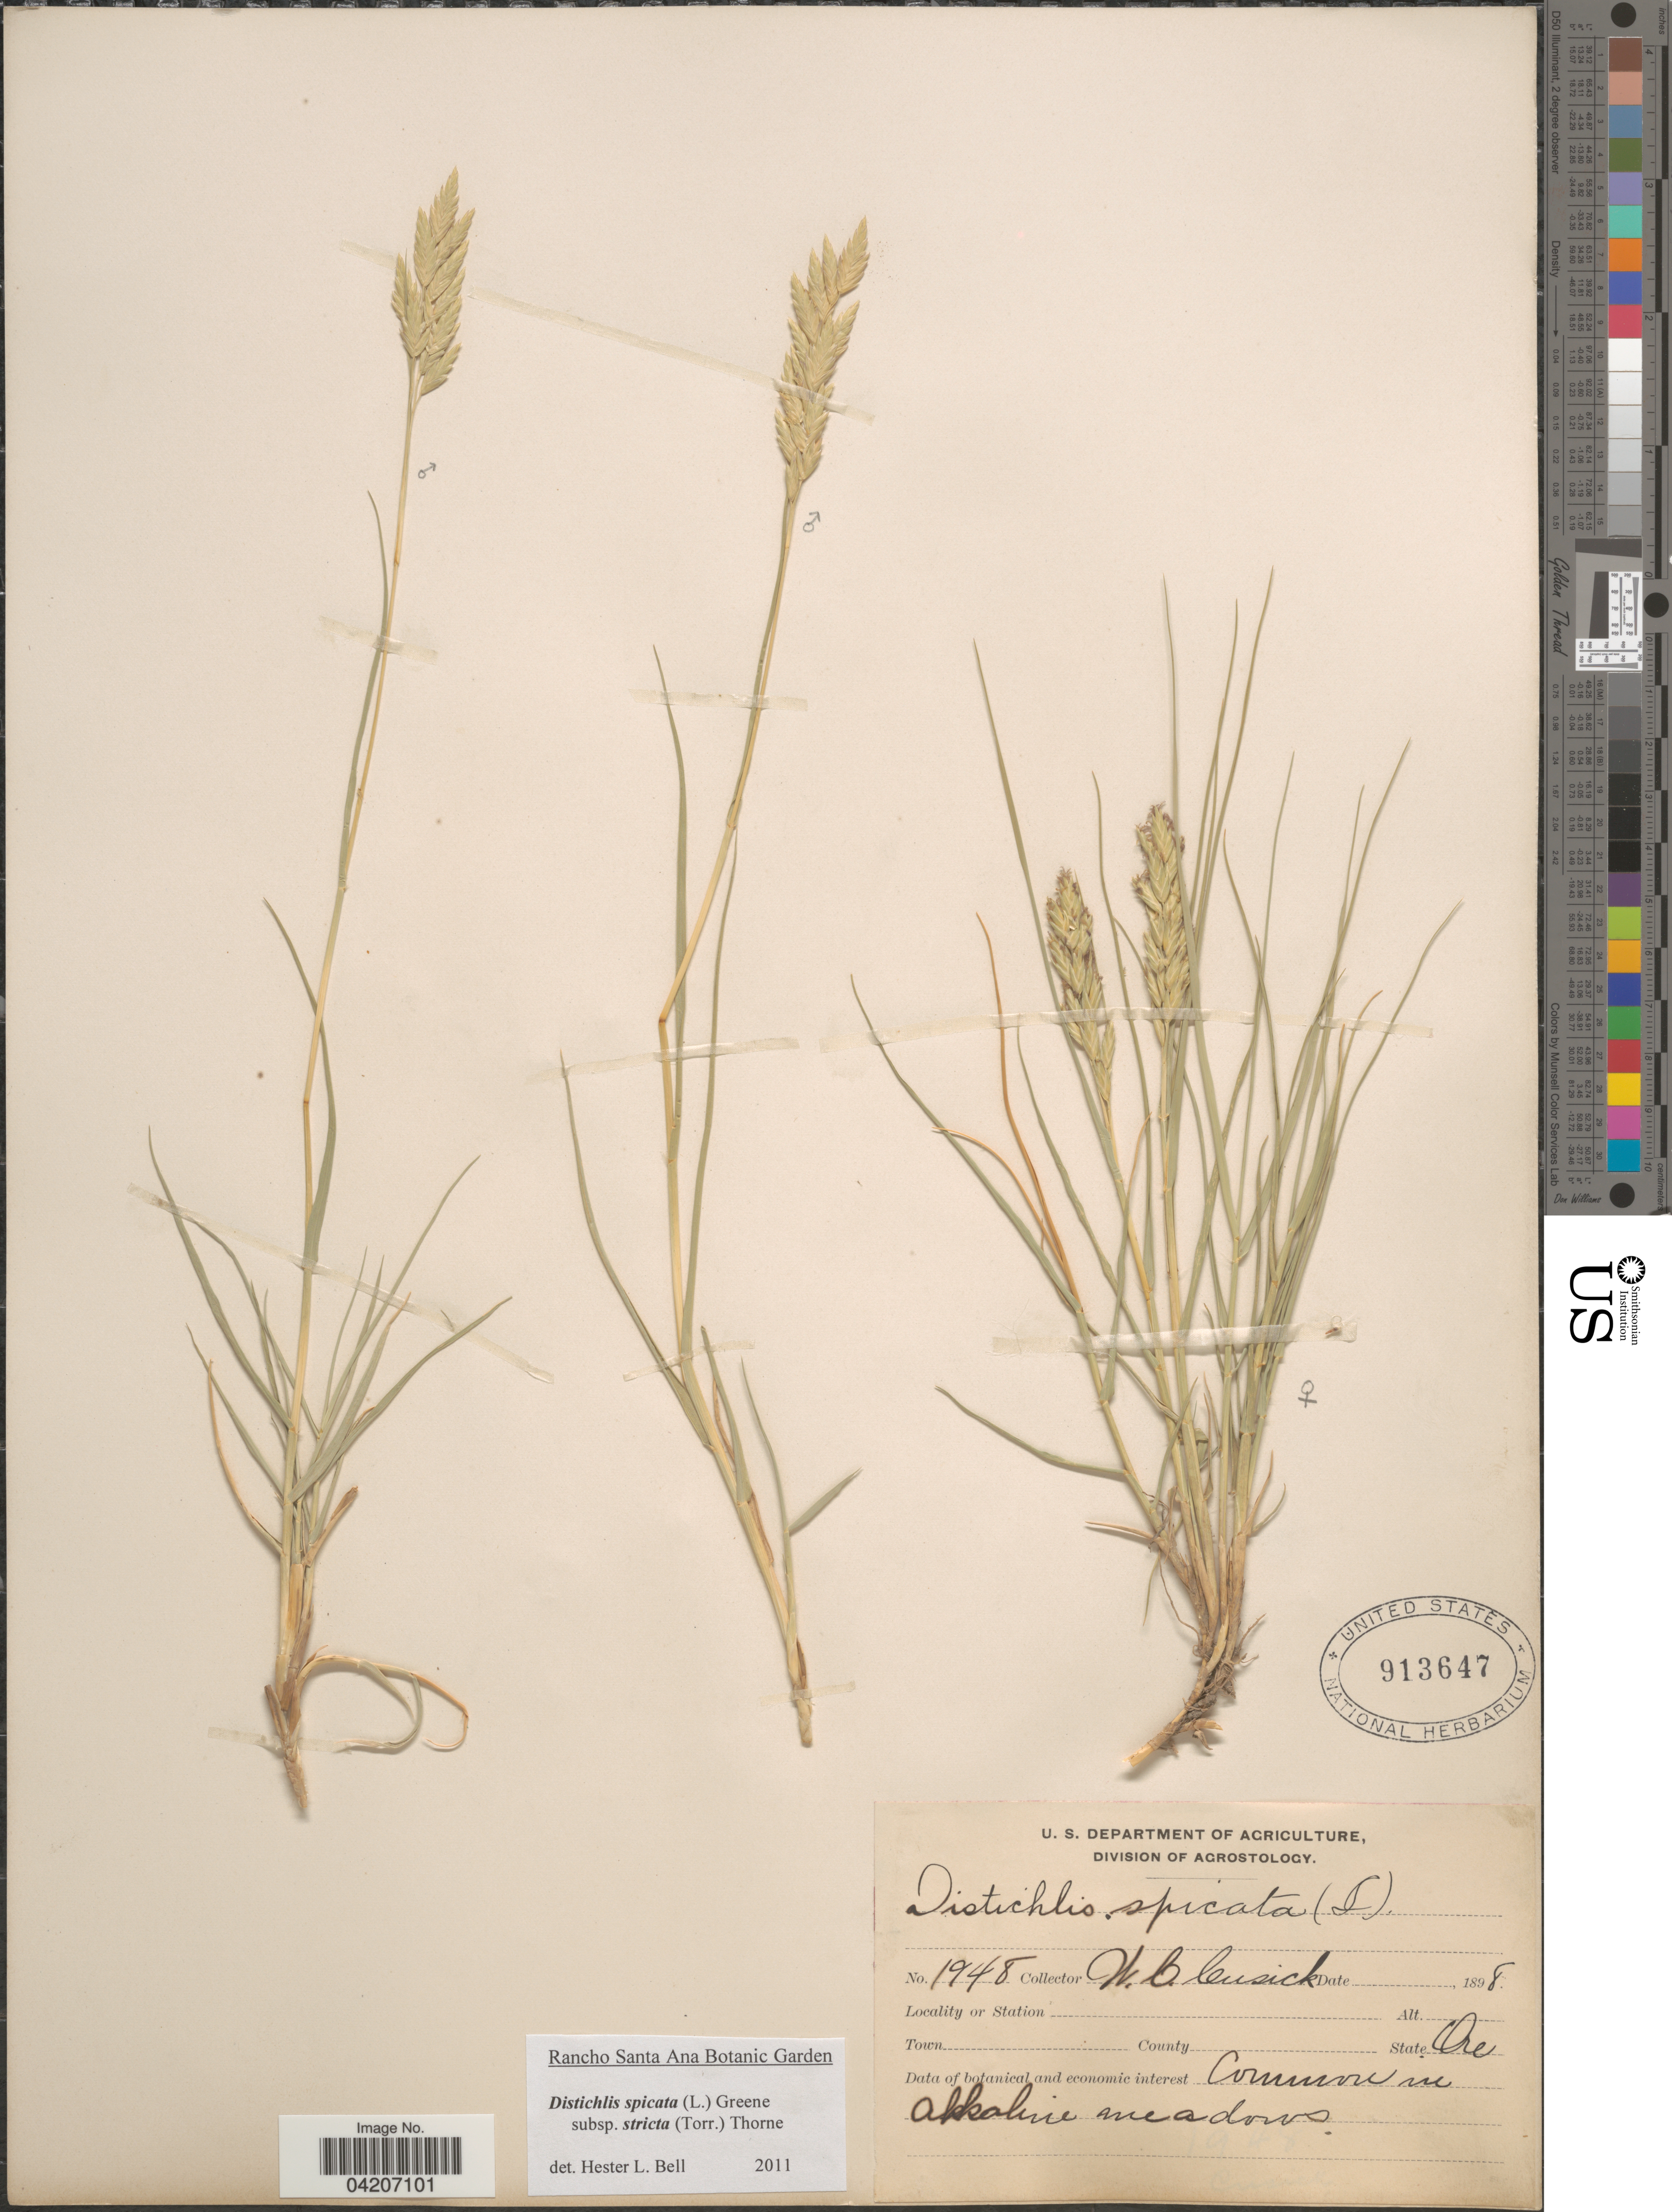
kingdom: Plantae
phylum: Tracheophyta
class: Liliopsida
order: Poales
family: Poaceae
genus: Distichlis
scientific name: Distichlis spicata subsp. stricta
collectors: W. C. Cusick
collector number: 1948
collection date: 1898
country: United States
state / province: Oregon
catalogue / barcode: US 913647